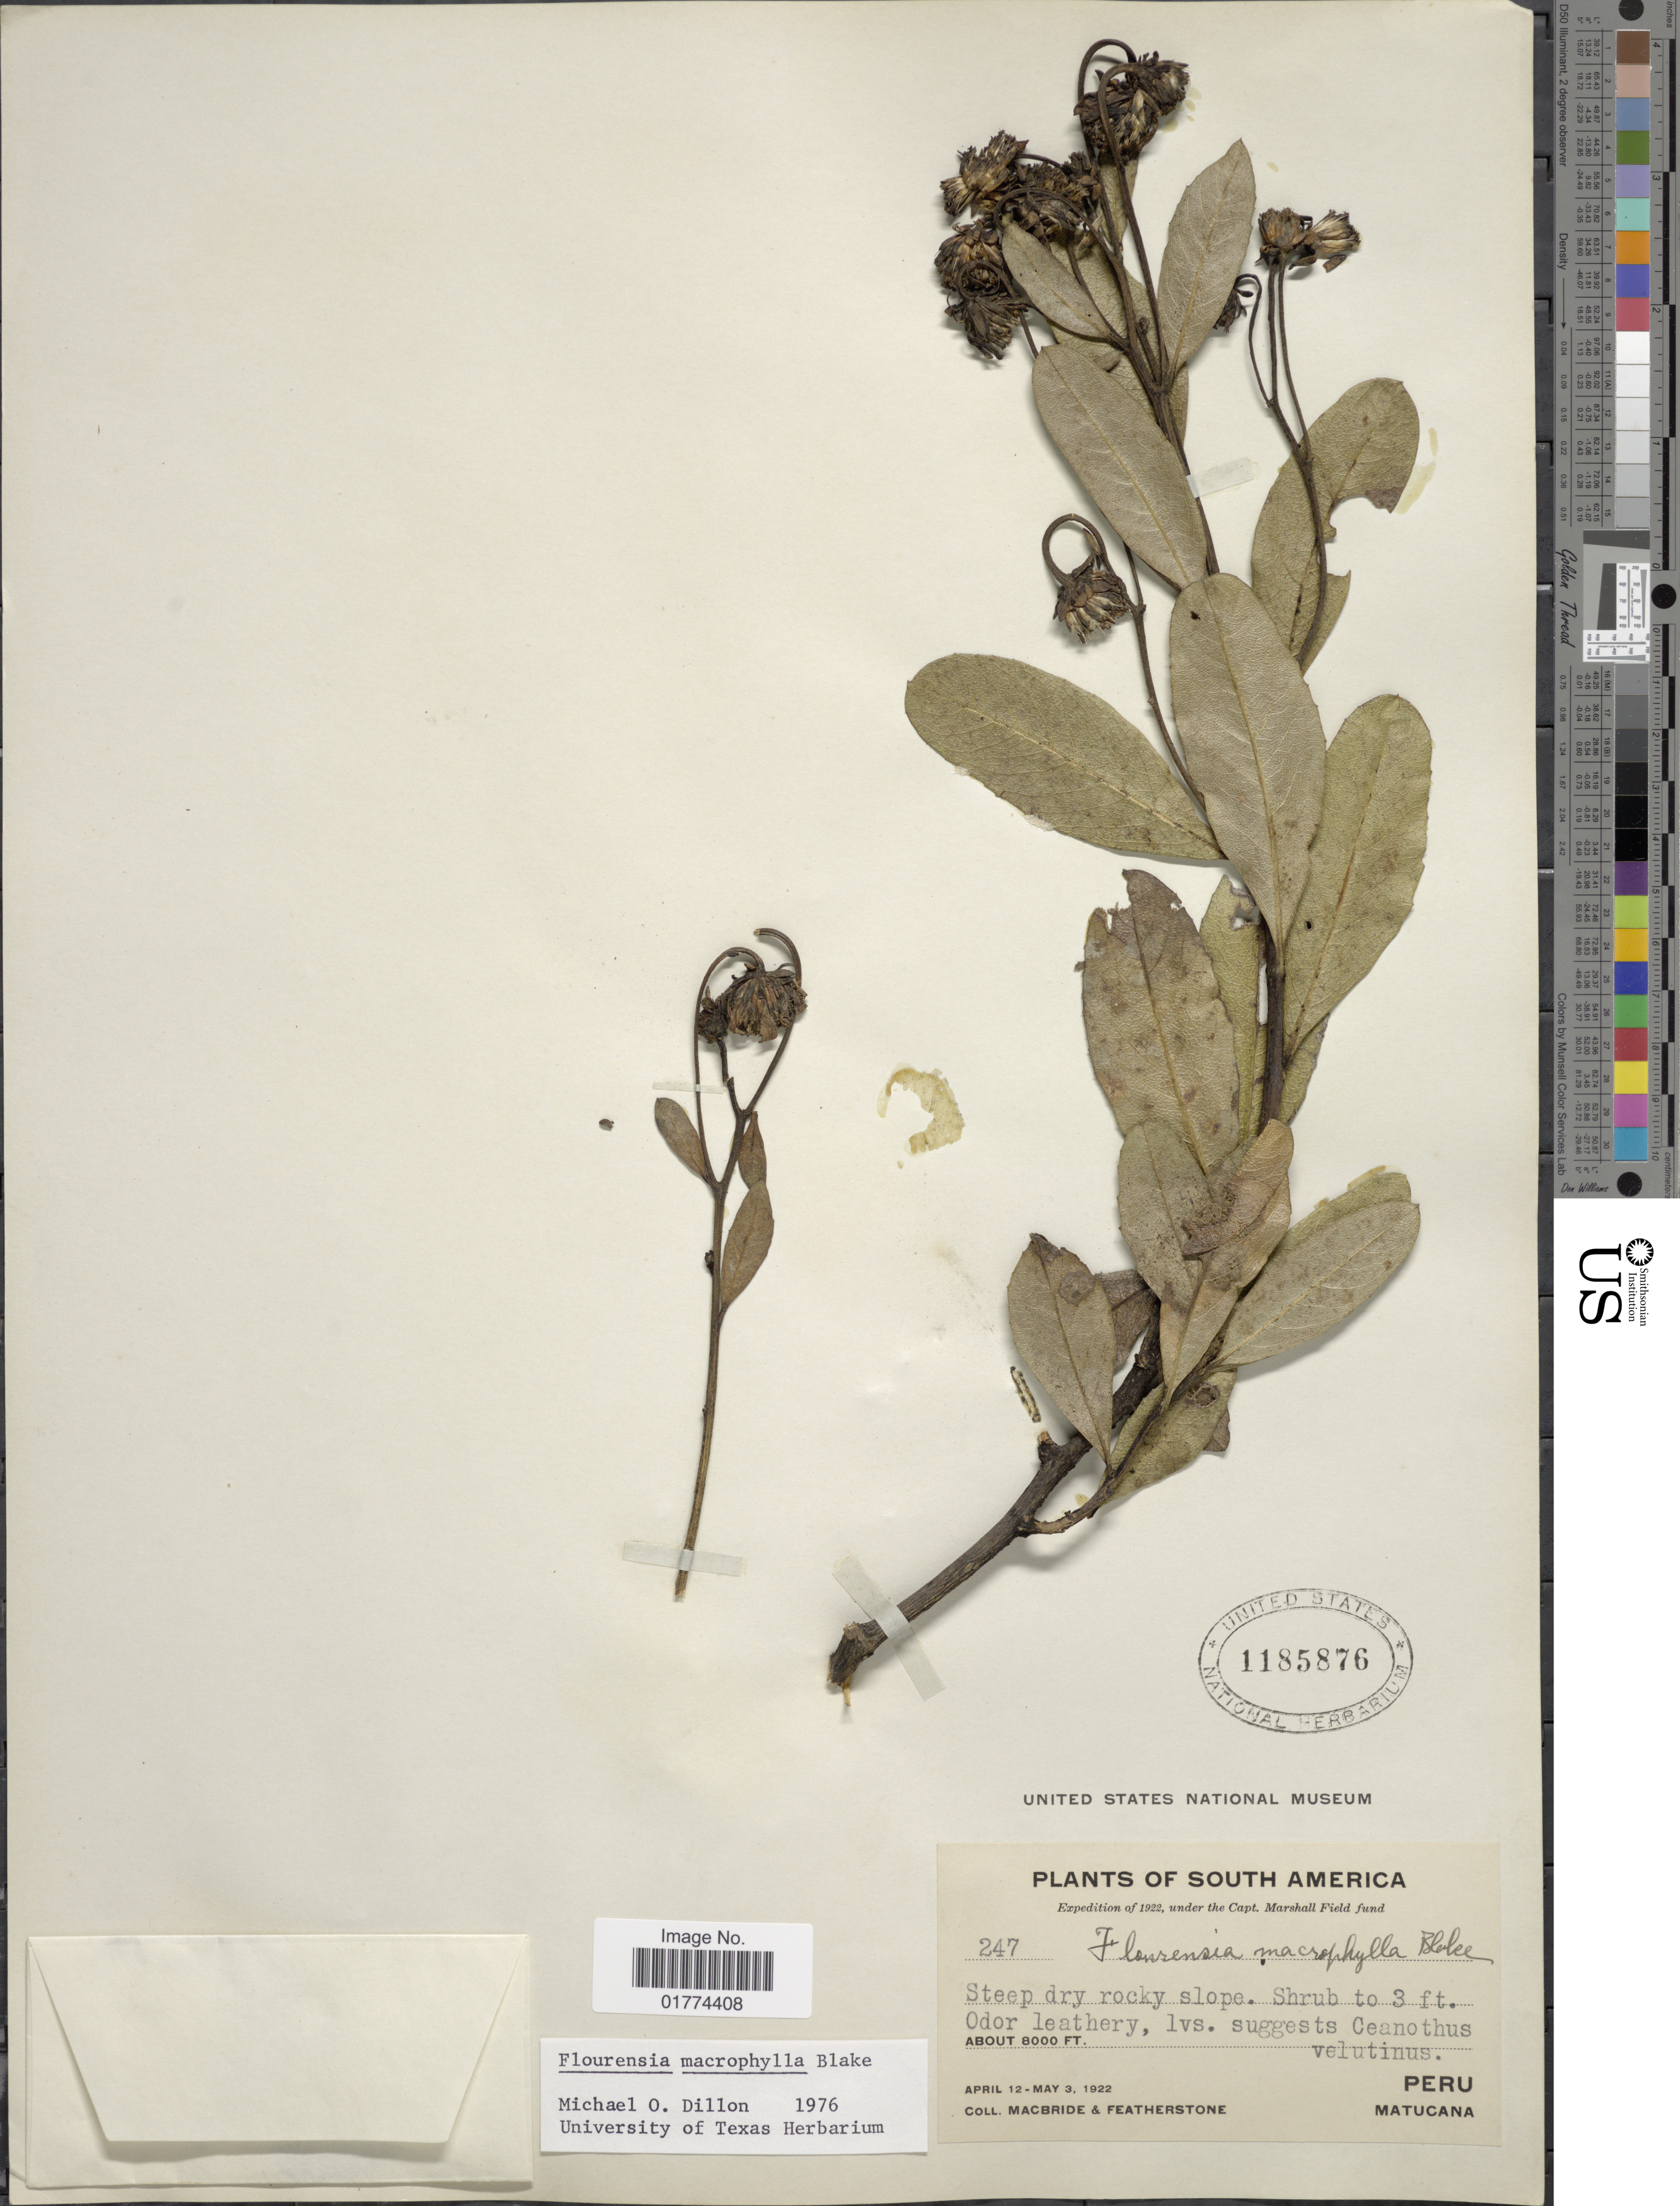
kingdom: Plantae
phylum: Tracheophyta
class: Magnoliopsida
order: Asterales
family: Asteraceae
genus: Flourensia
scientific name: Flourensia macrophylla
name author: S.F. Blake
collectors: Macbride, -- & -. Featherstone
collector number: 247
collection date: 1922-04-12/1922-05-03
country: Peru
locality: Matacana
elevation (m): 2438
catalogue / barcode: US 1185876